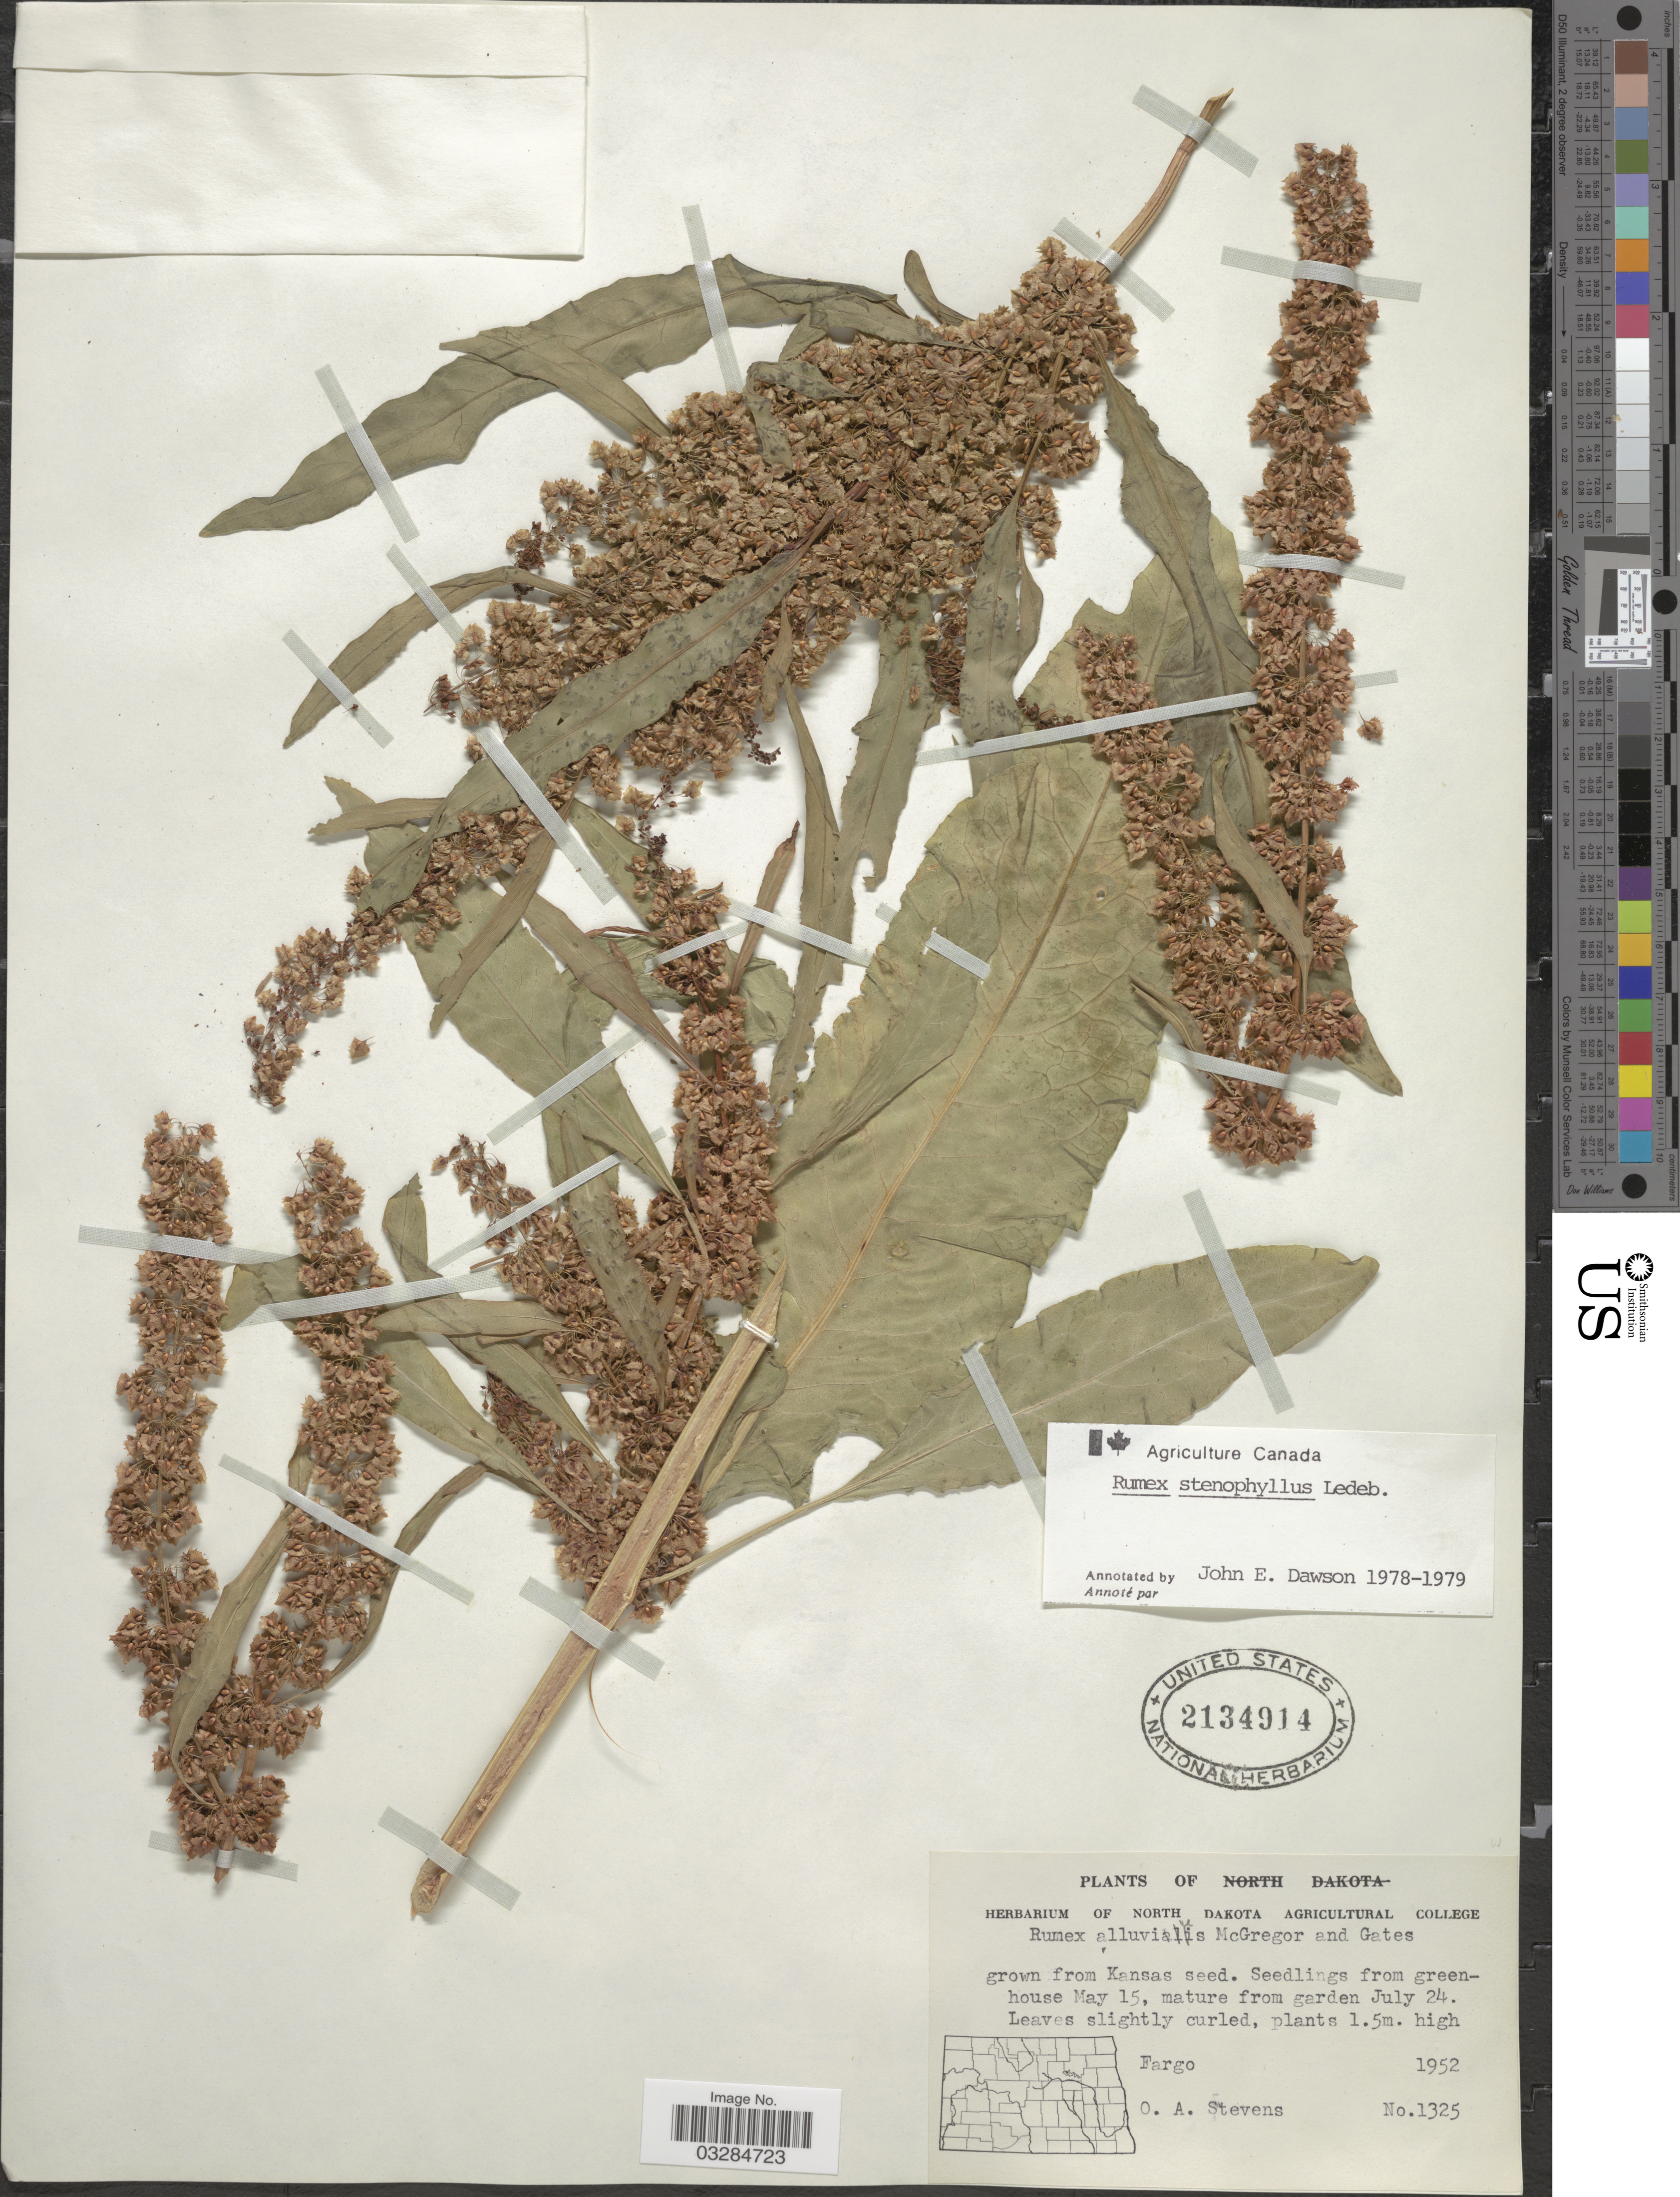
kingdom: Plantae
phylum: Tracheophyta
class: Magnoliopsida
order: Caryophyllales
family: Polygonaceae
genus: Rumex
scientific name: Rumex stenophyllus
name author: Ledeb.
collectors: O. A. Stevens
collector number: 1325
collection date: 1952-05-15/1952-07-24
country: United States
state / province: North Dakota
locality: Greenhouse, garden [unsure placement] Fargo.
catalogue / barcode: US 2134914